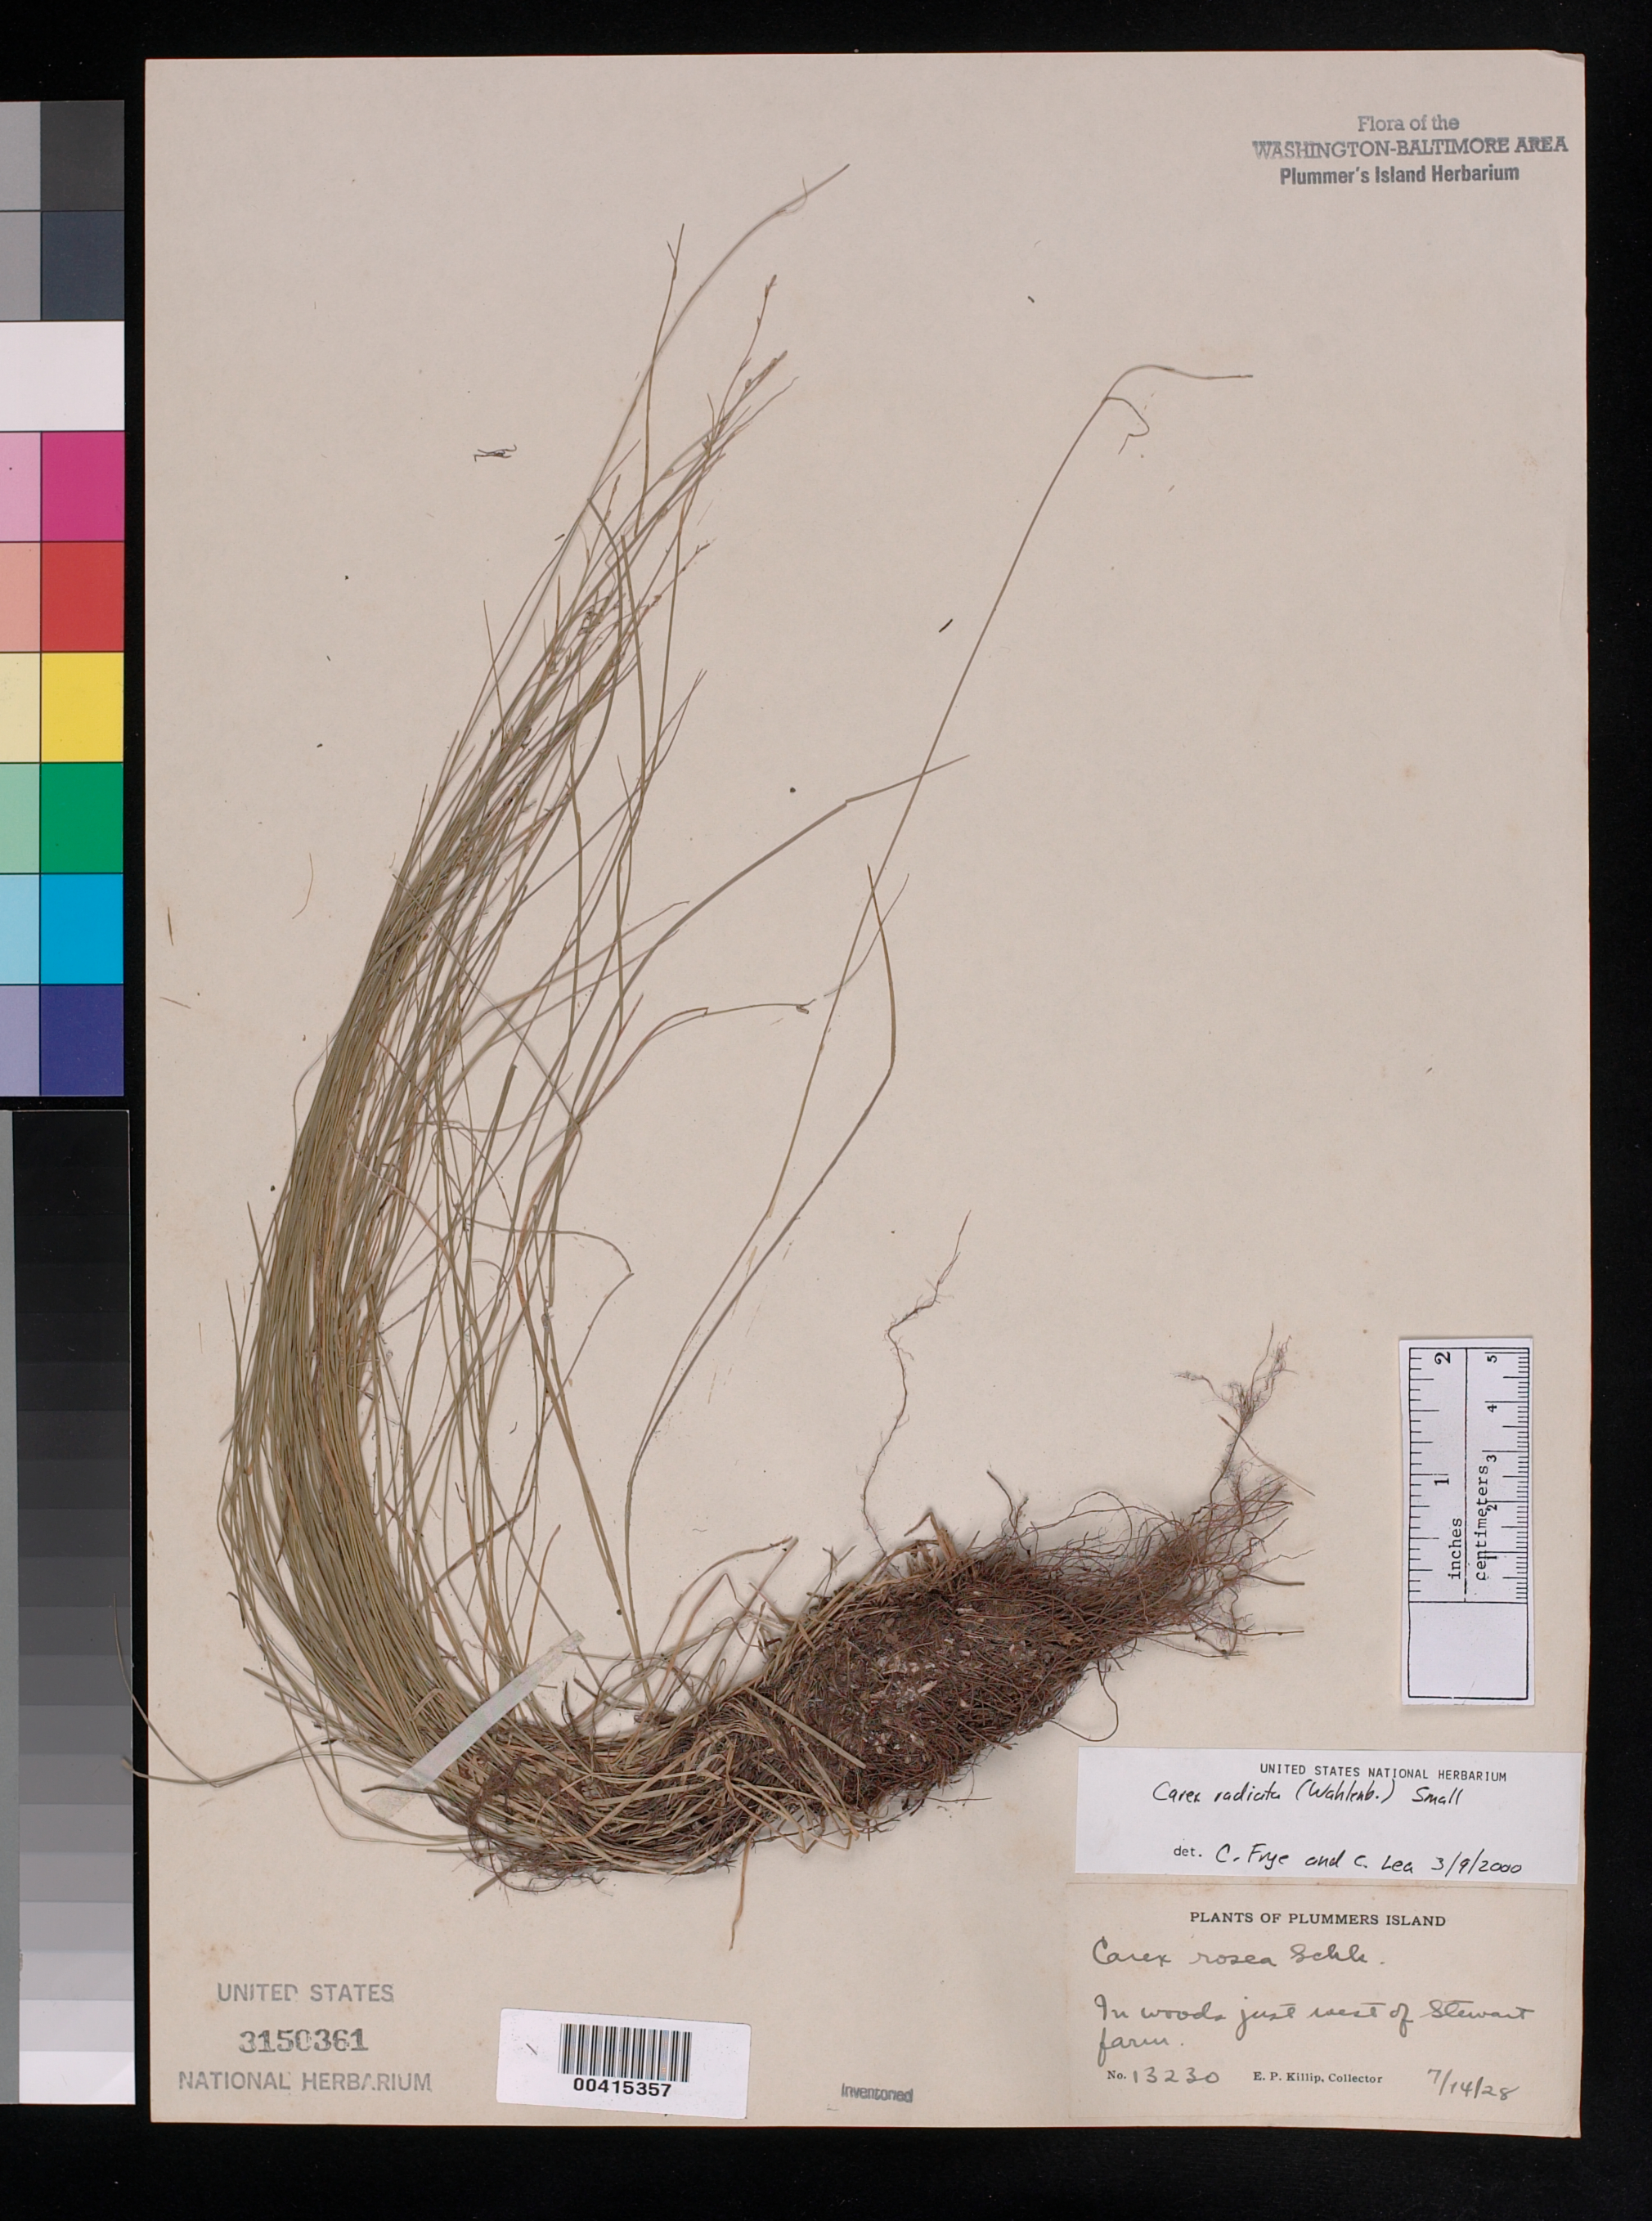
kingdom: Plantae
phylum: Tracheophyta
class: Liliopsida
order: Poales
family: Cyperaceae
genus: Carex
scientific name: Carex radiata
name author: (Wahlenb.) Small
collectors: E. P. Killip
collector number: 13230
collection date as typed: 14 Jul 1928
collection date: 1928-07-14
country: United States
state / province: Maryland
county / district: Montgomery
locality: Plummer's Island; mainland, just west of Stewart Farm Plummers Island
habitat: In woods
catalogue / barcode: US 3150361